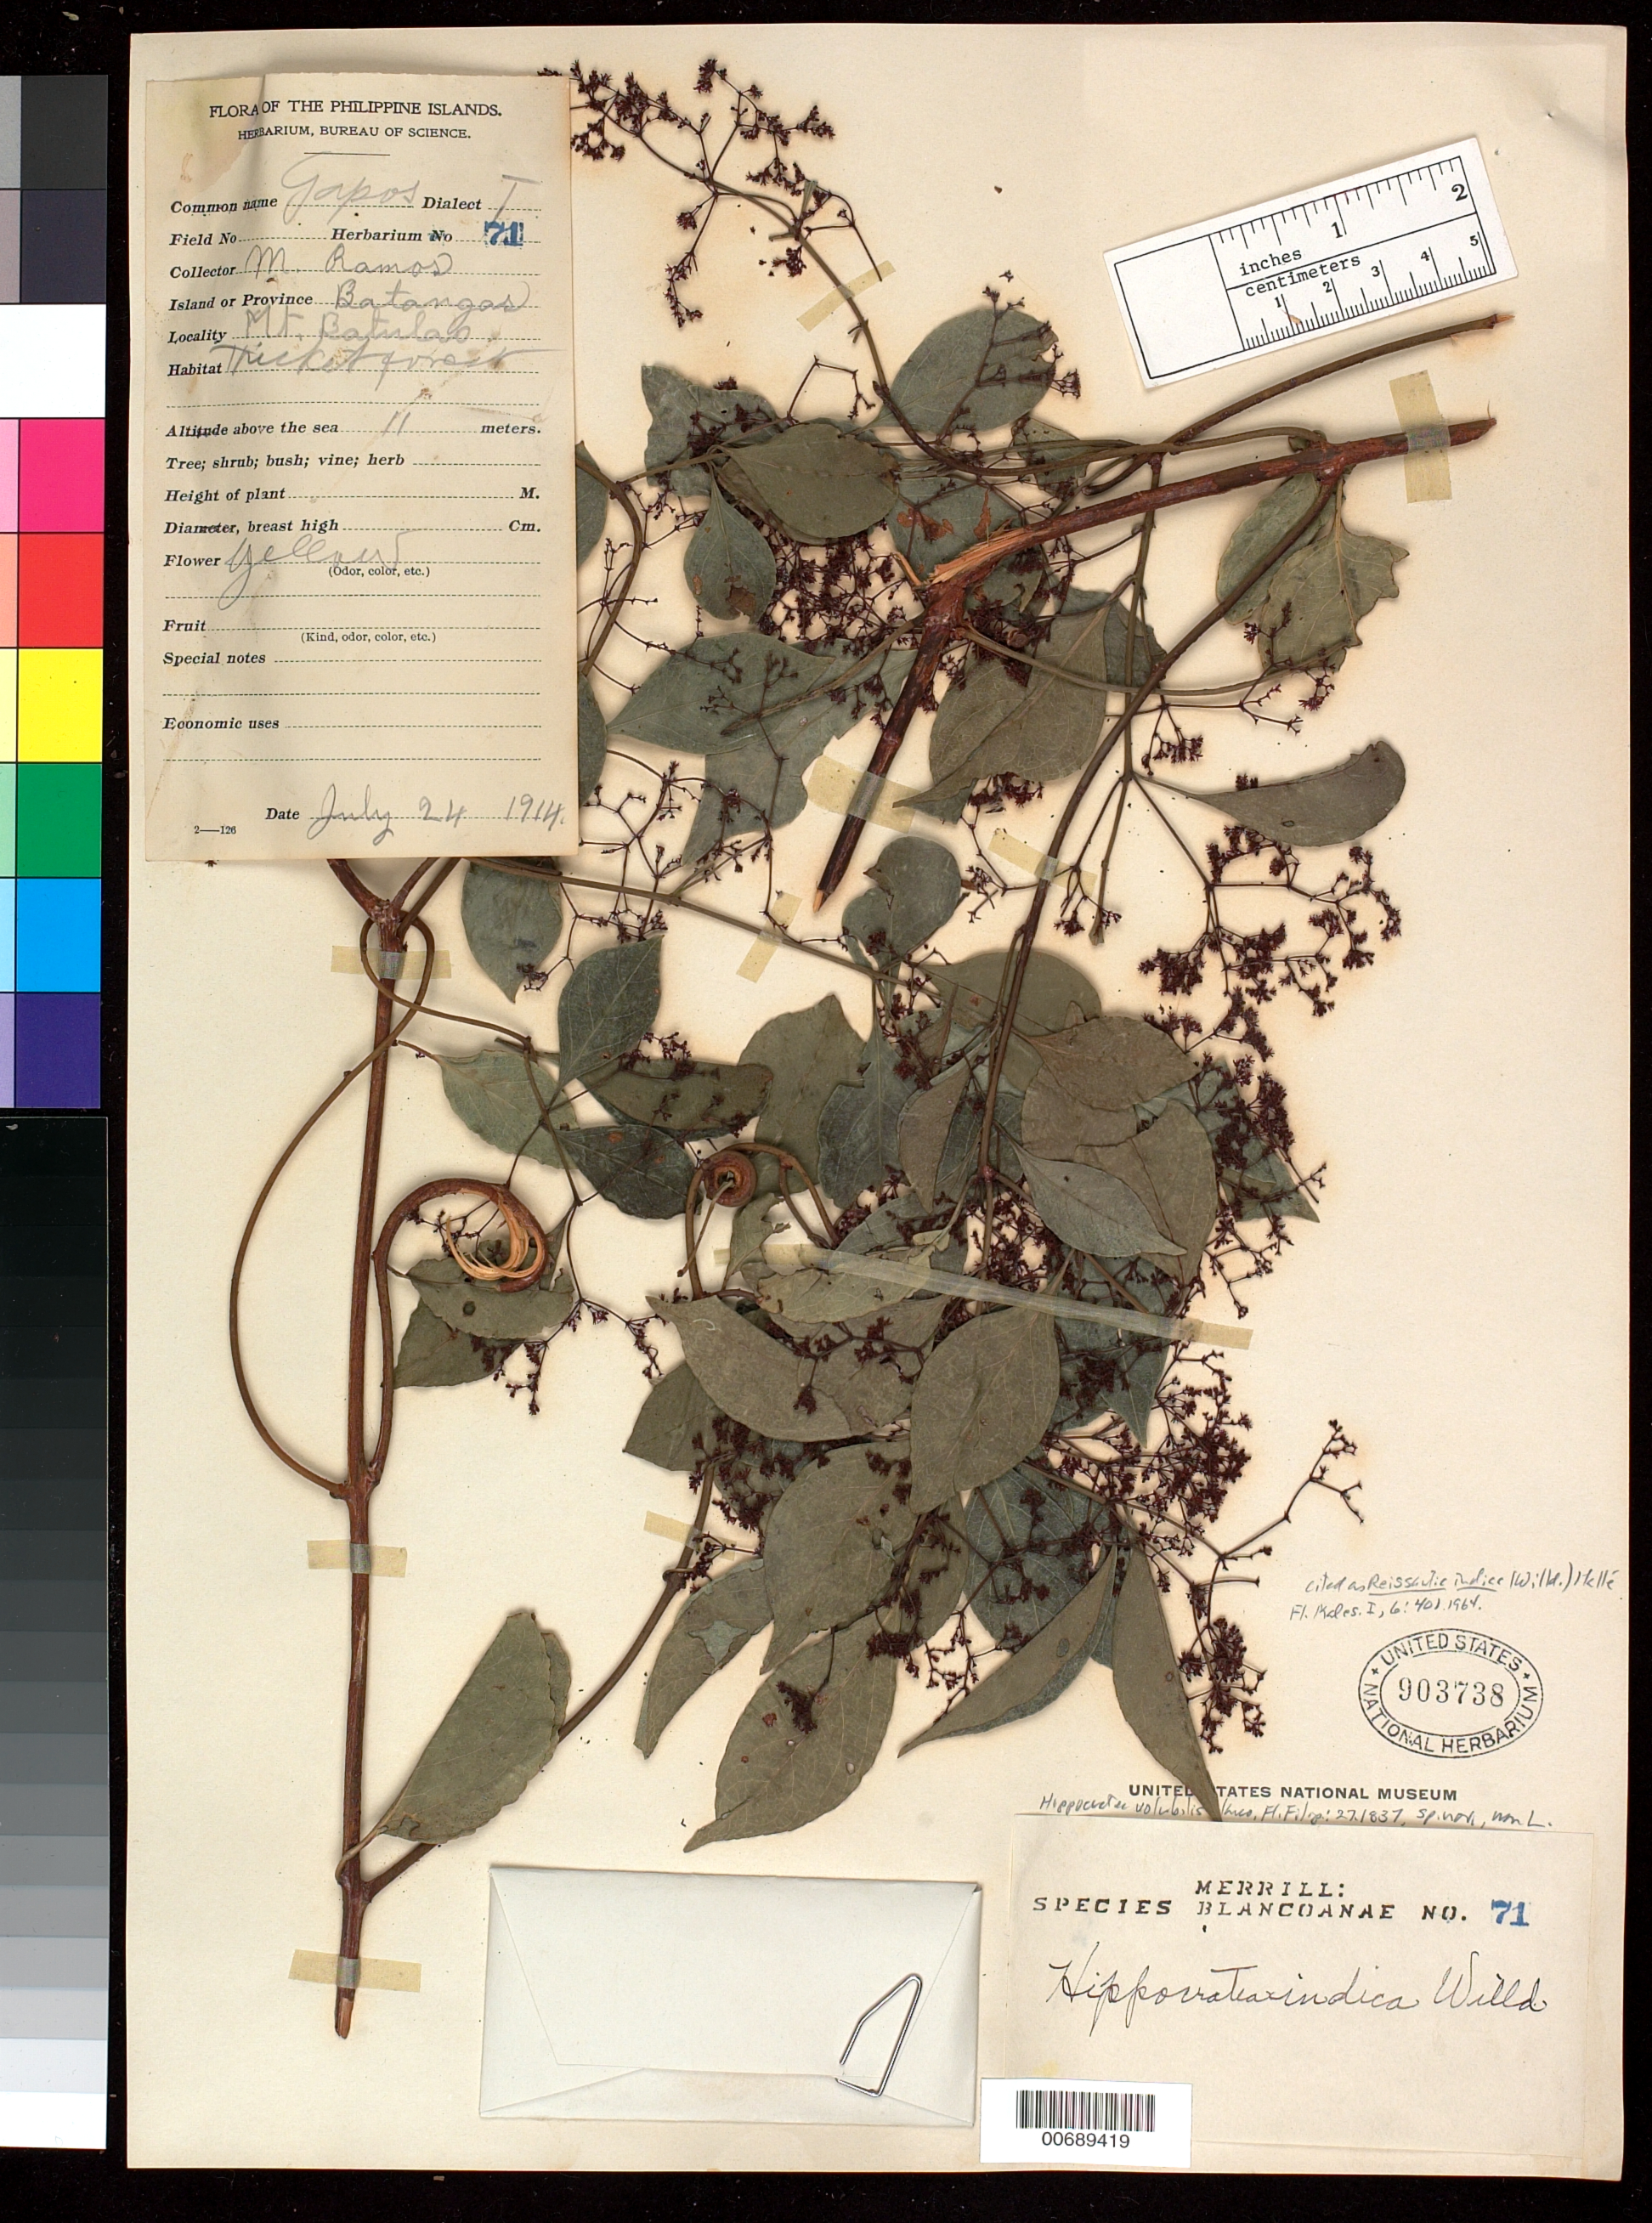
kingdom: Plantae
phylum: Tracheophyta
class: Magnoliopsida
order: Celastrales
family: Celastraceae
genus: Reissantia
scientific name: Reissantia indica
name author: (Willd.) N. Hallé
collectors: M. Ramos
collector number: Sp. Blancoan. 0071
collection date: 1914-08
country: Philippines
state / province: Calabarzon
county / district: Batangas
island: Luzon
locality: Batangas, Mt. Batulao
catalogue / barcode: US 903738